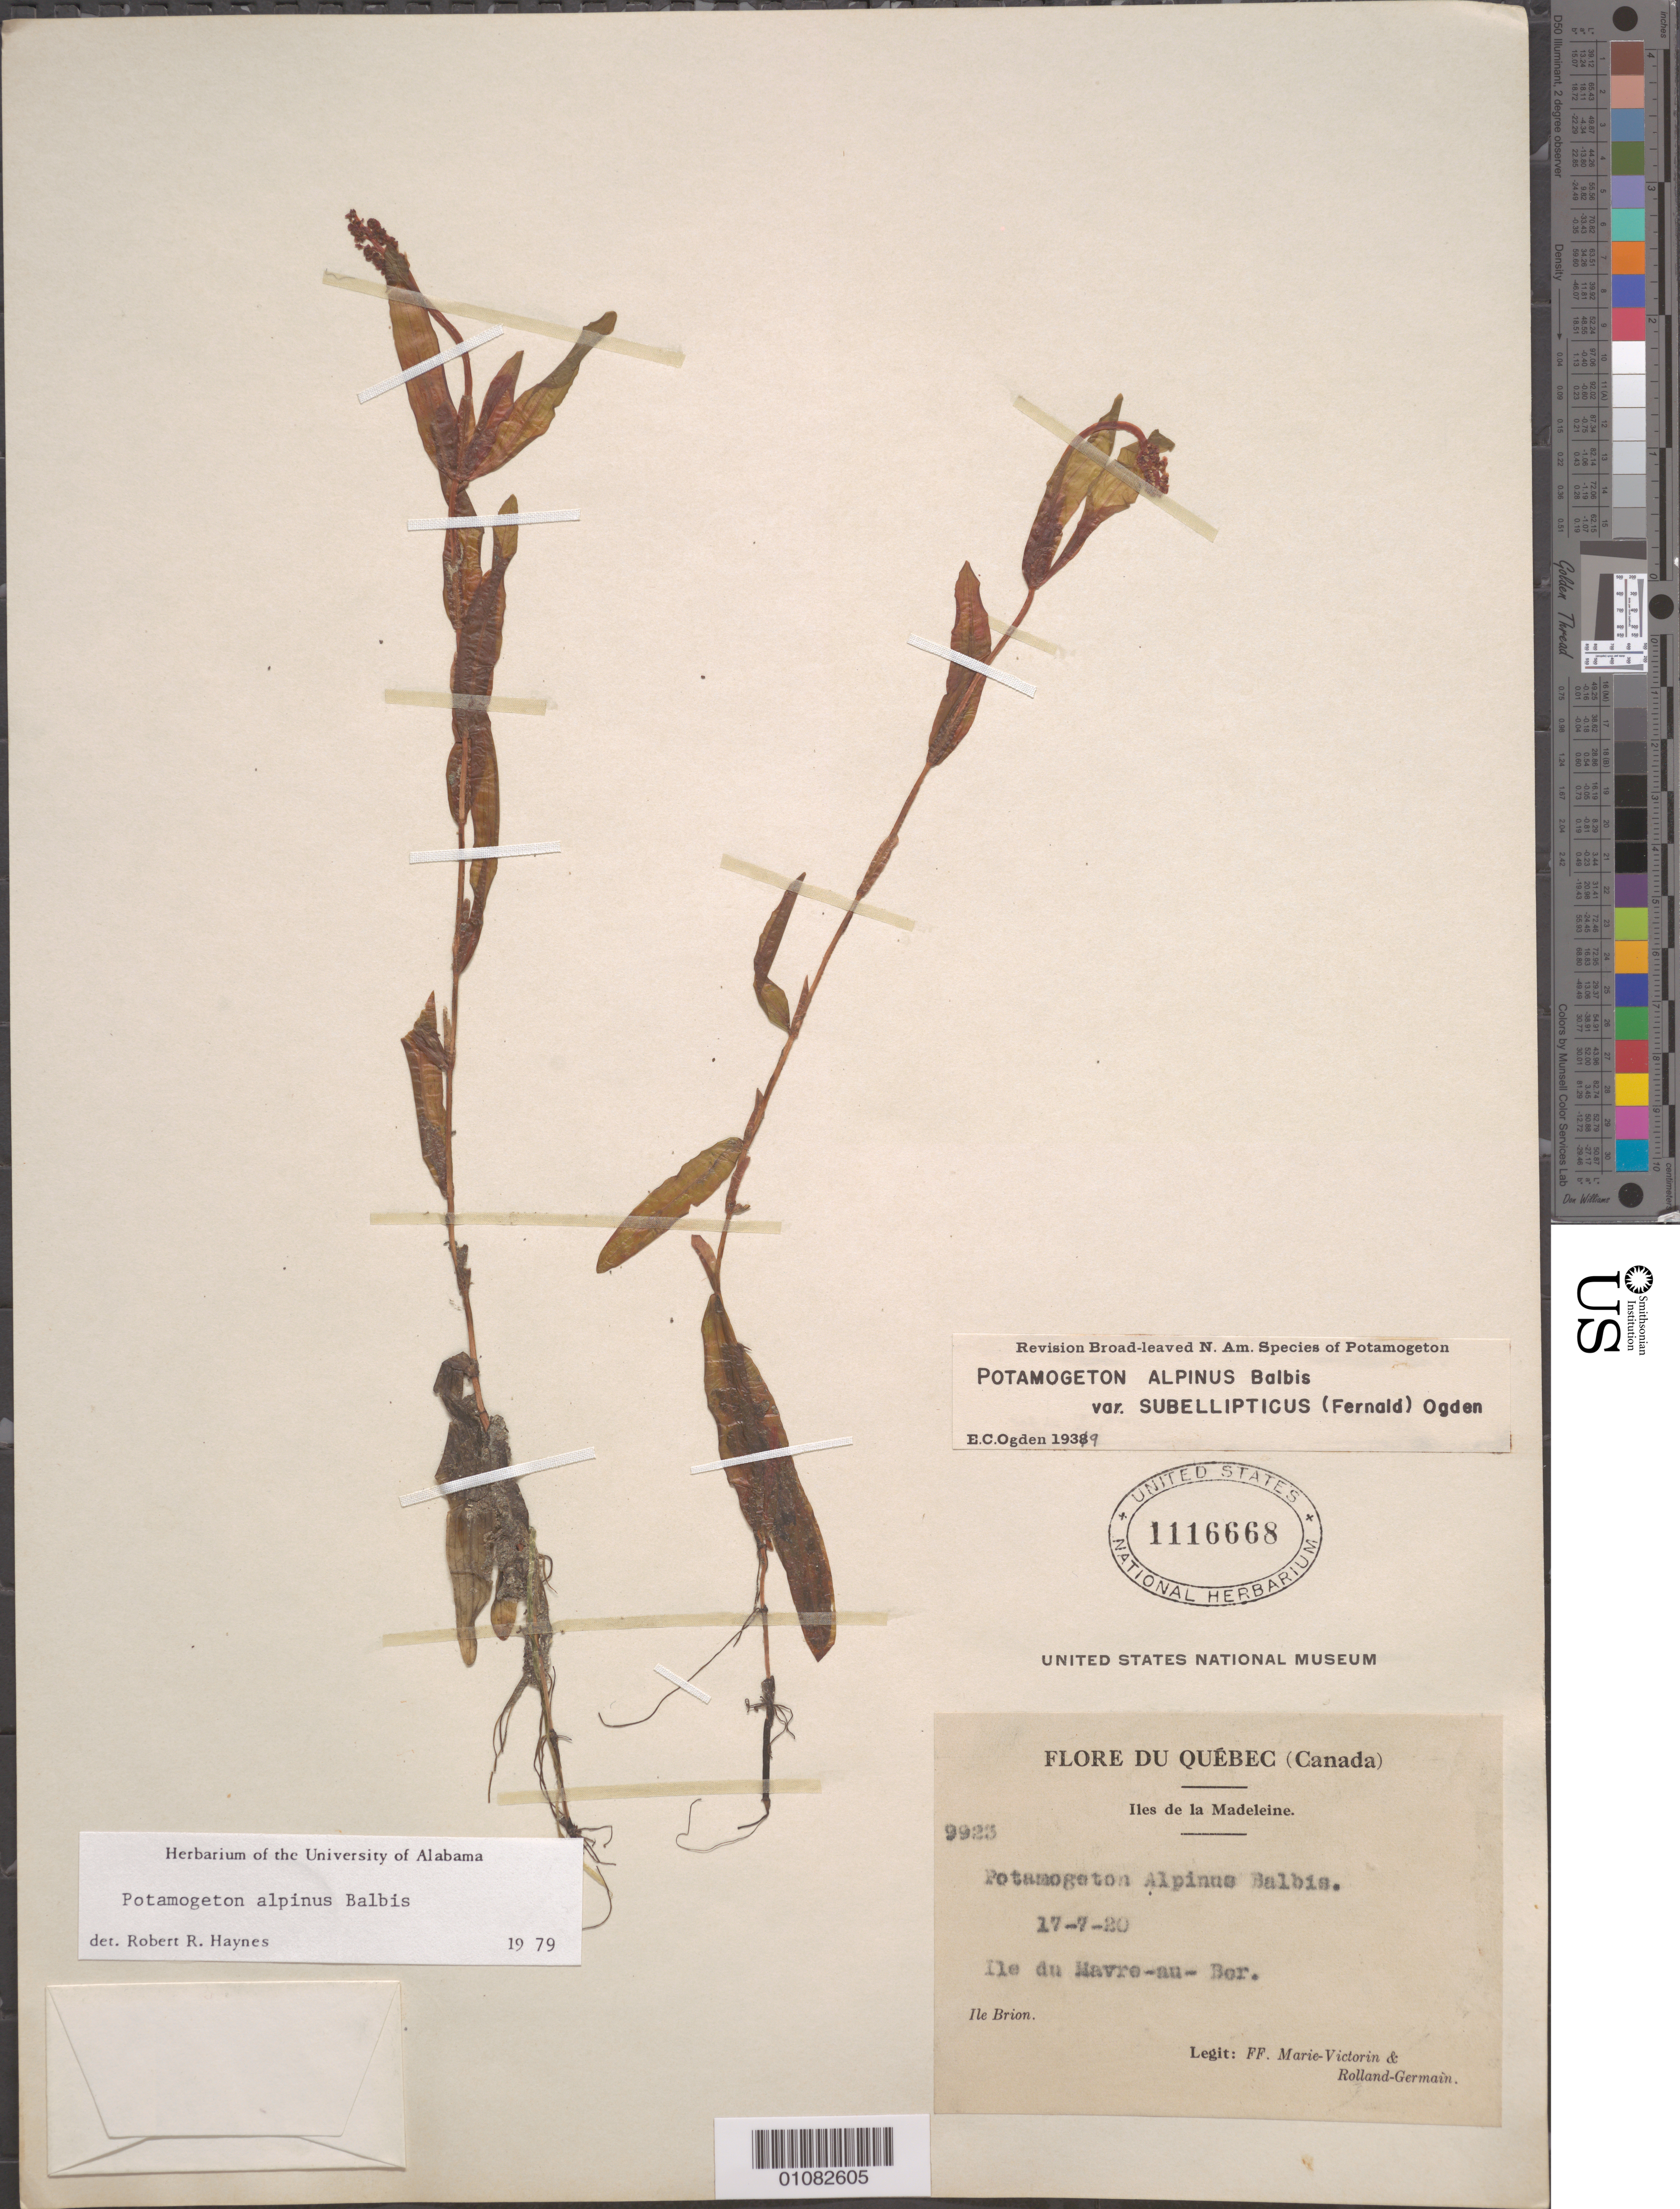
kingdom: Plantae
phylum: Tracheophyta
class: Liliopsida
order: Alismatales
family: Potamogetonaceae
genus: Potamogeton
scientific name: Potamogeton alpinus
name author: Balb.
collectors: Fr. Marie-Victorin & Rolland-Germain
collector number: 9923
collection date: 1920-07-17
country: Canada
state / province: Quebec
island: Ile Brion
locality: Ile du Havre- au- Bord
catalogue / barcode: US 1116668